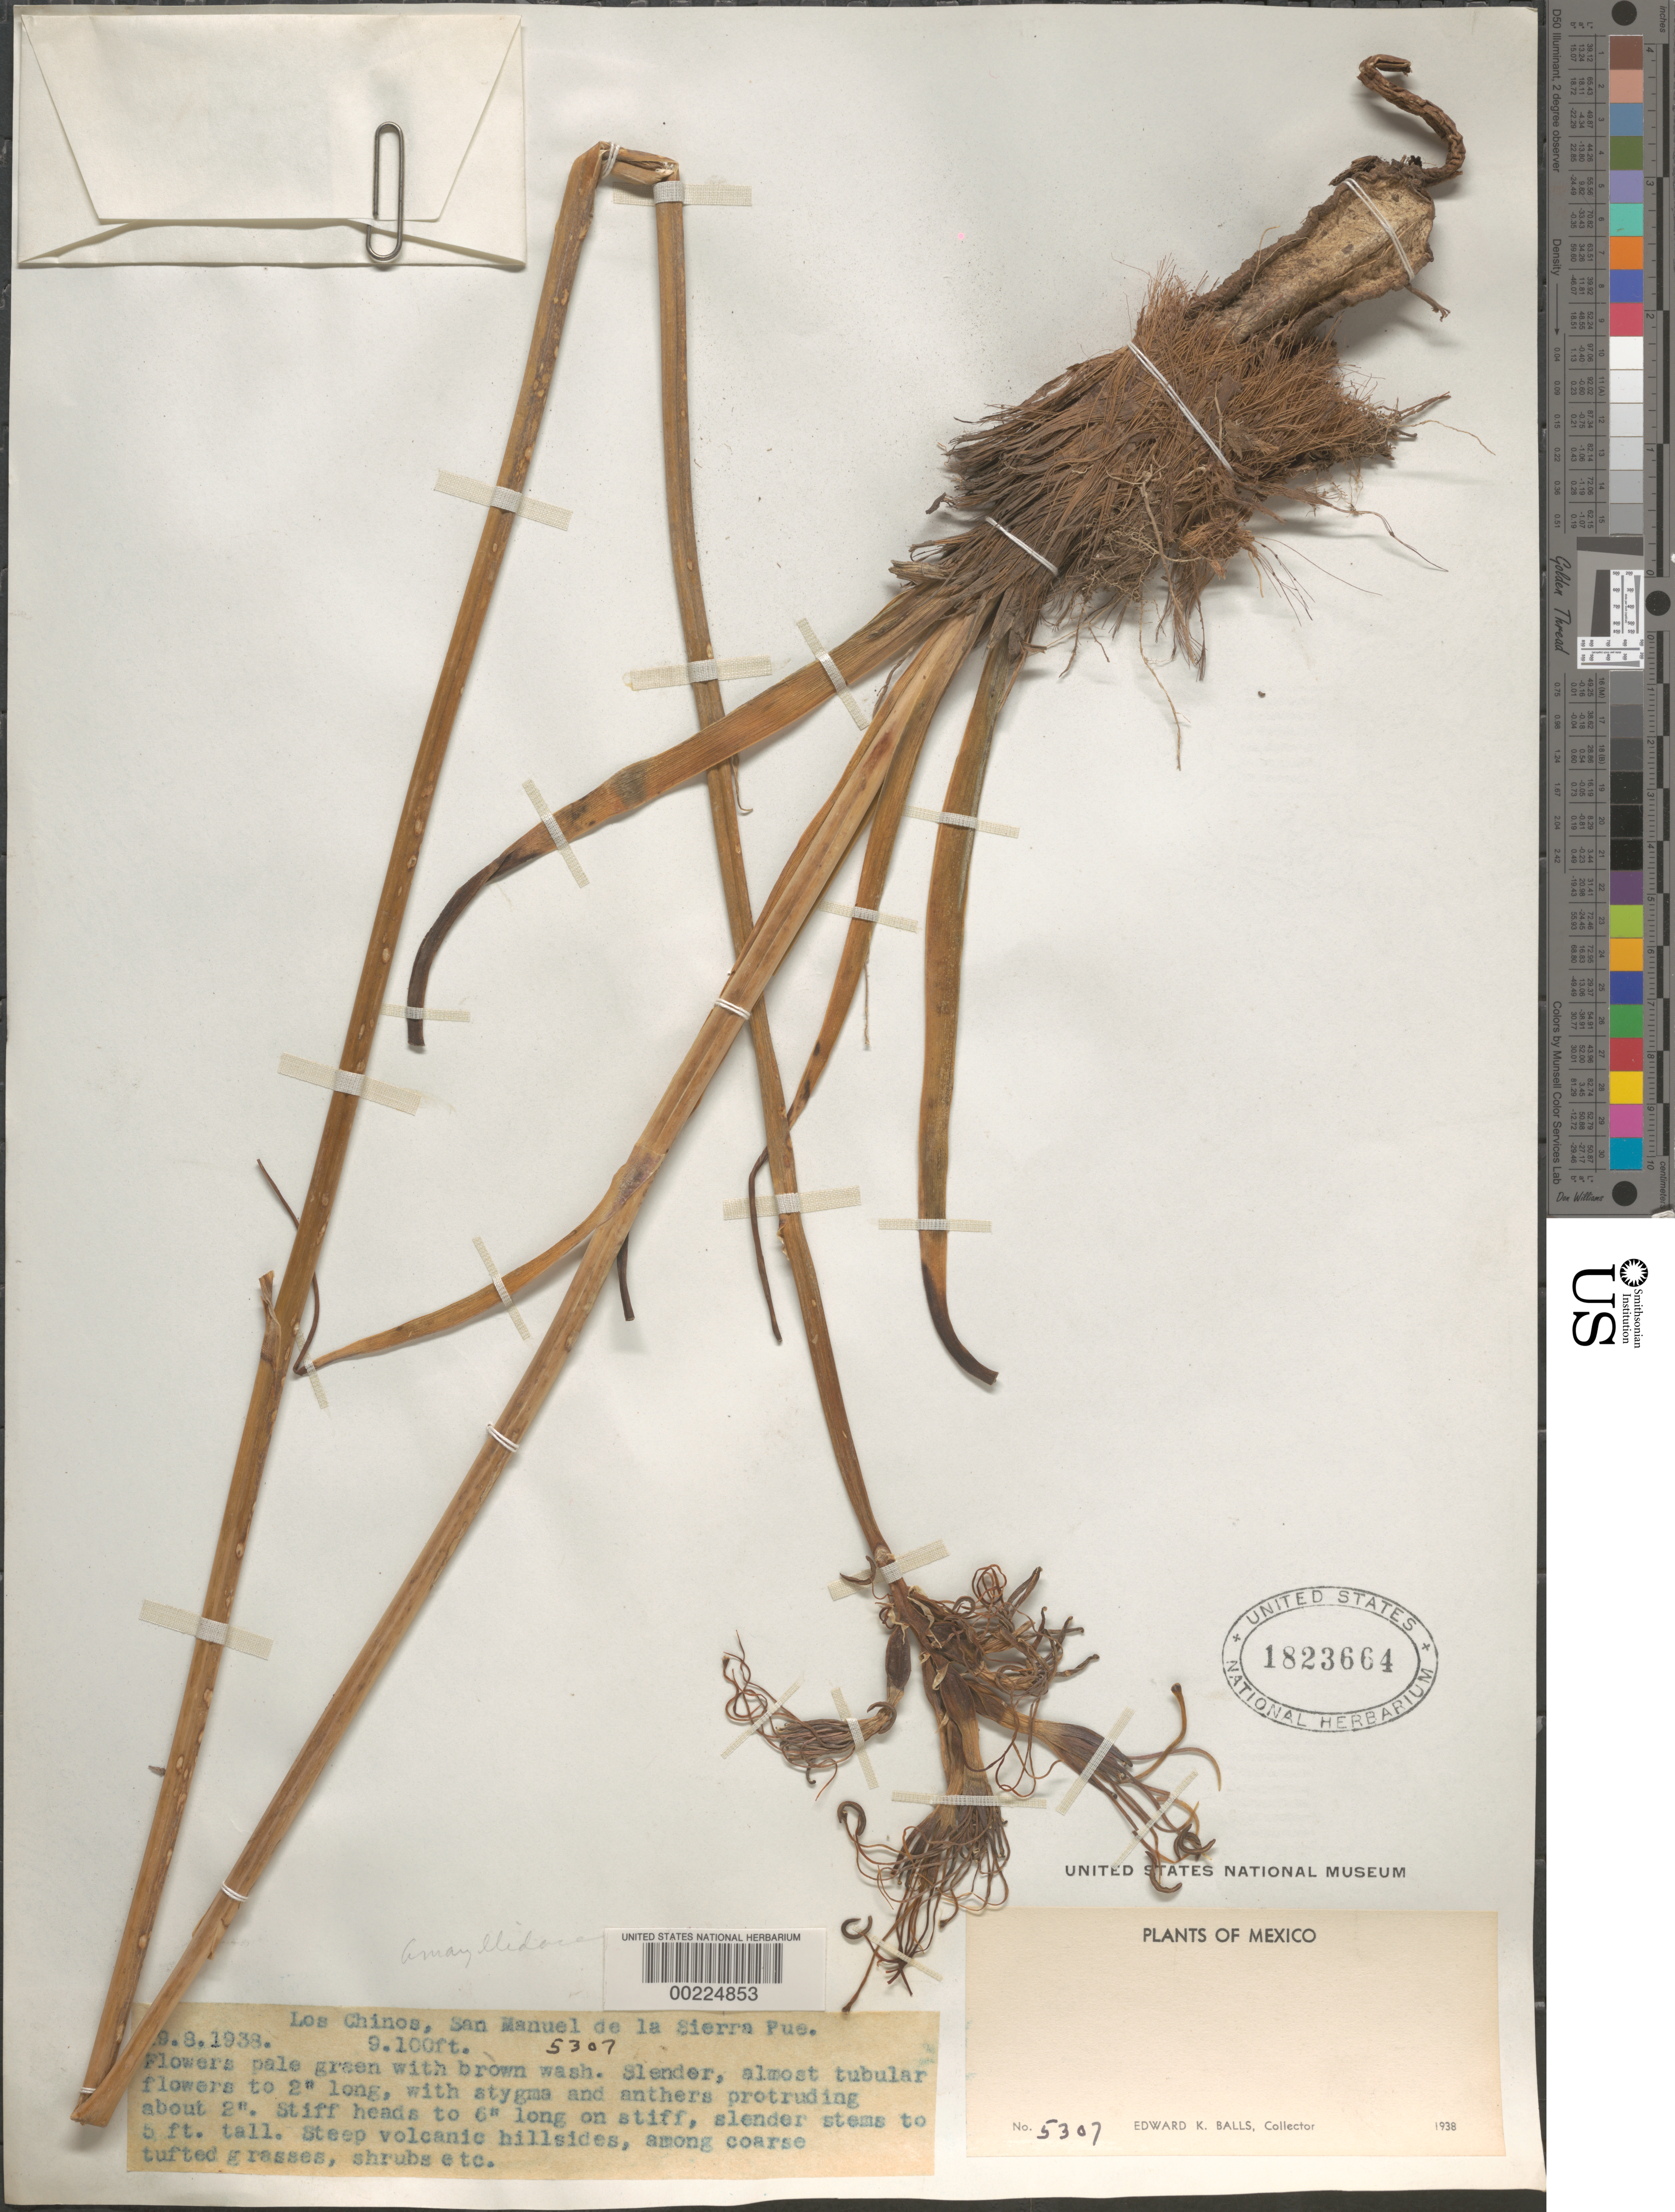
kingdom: Plantae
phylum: Tracheophyta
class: Liliopsida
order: Asparagales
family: Amaryllidaceae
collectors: E. K. Balls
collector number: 5307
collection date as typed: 19 Aug 1938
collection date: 1938-08-19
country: Mexico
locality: Los chinos, san manuel de la sierra pue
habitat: Steep volcanic hillsides, among coarse tufted grasses, shrubs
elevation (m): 2774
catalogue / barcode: US 1823664